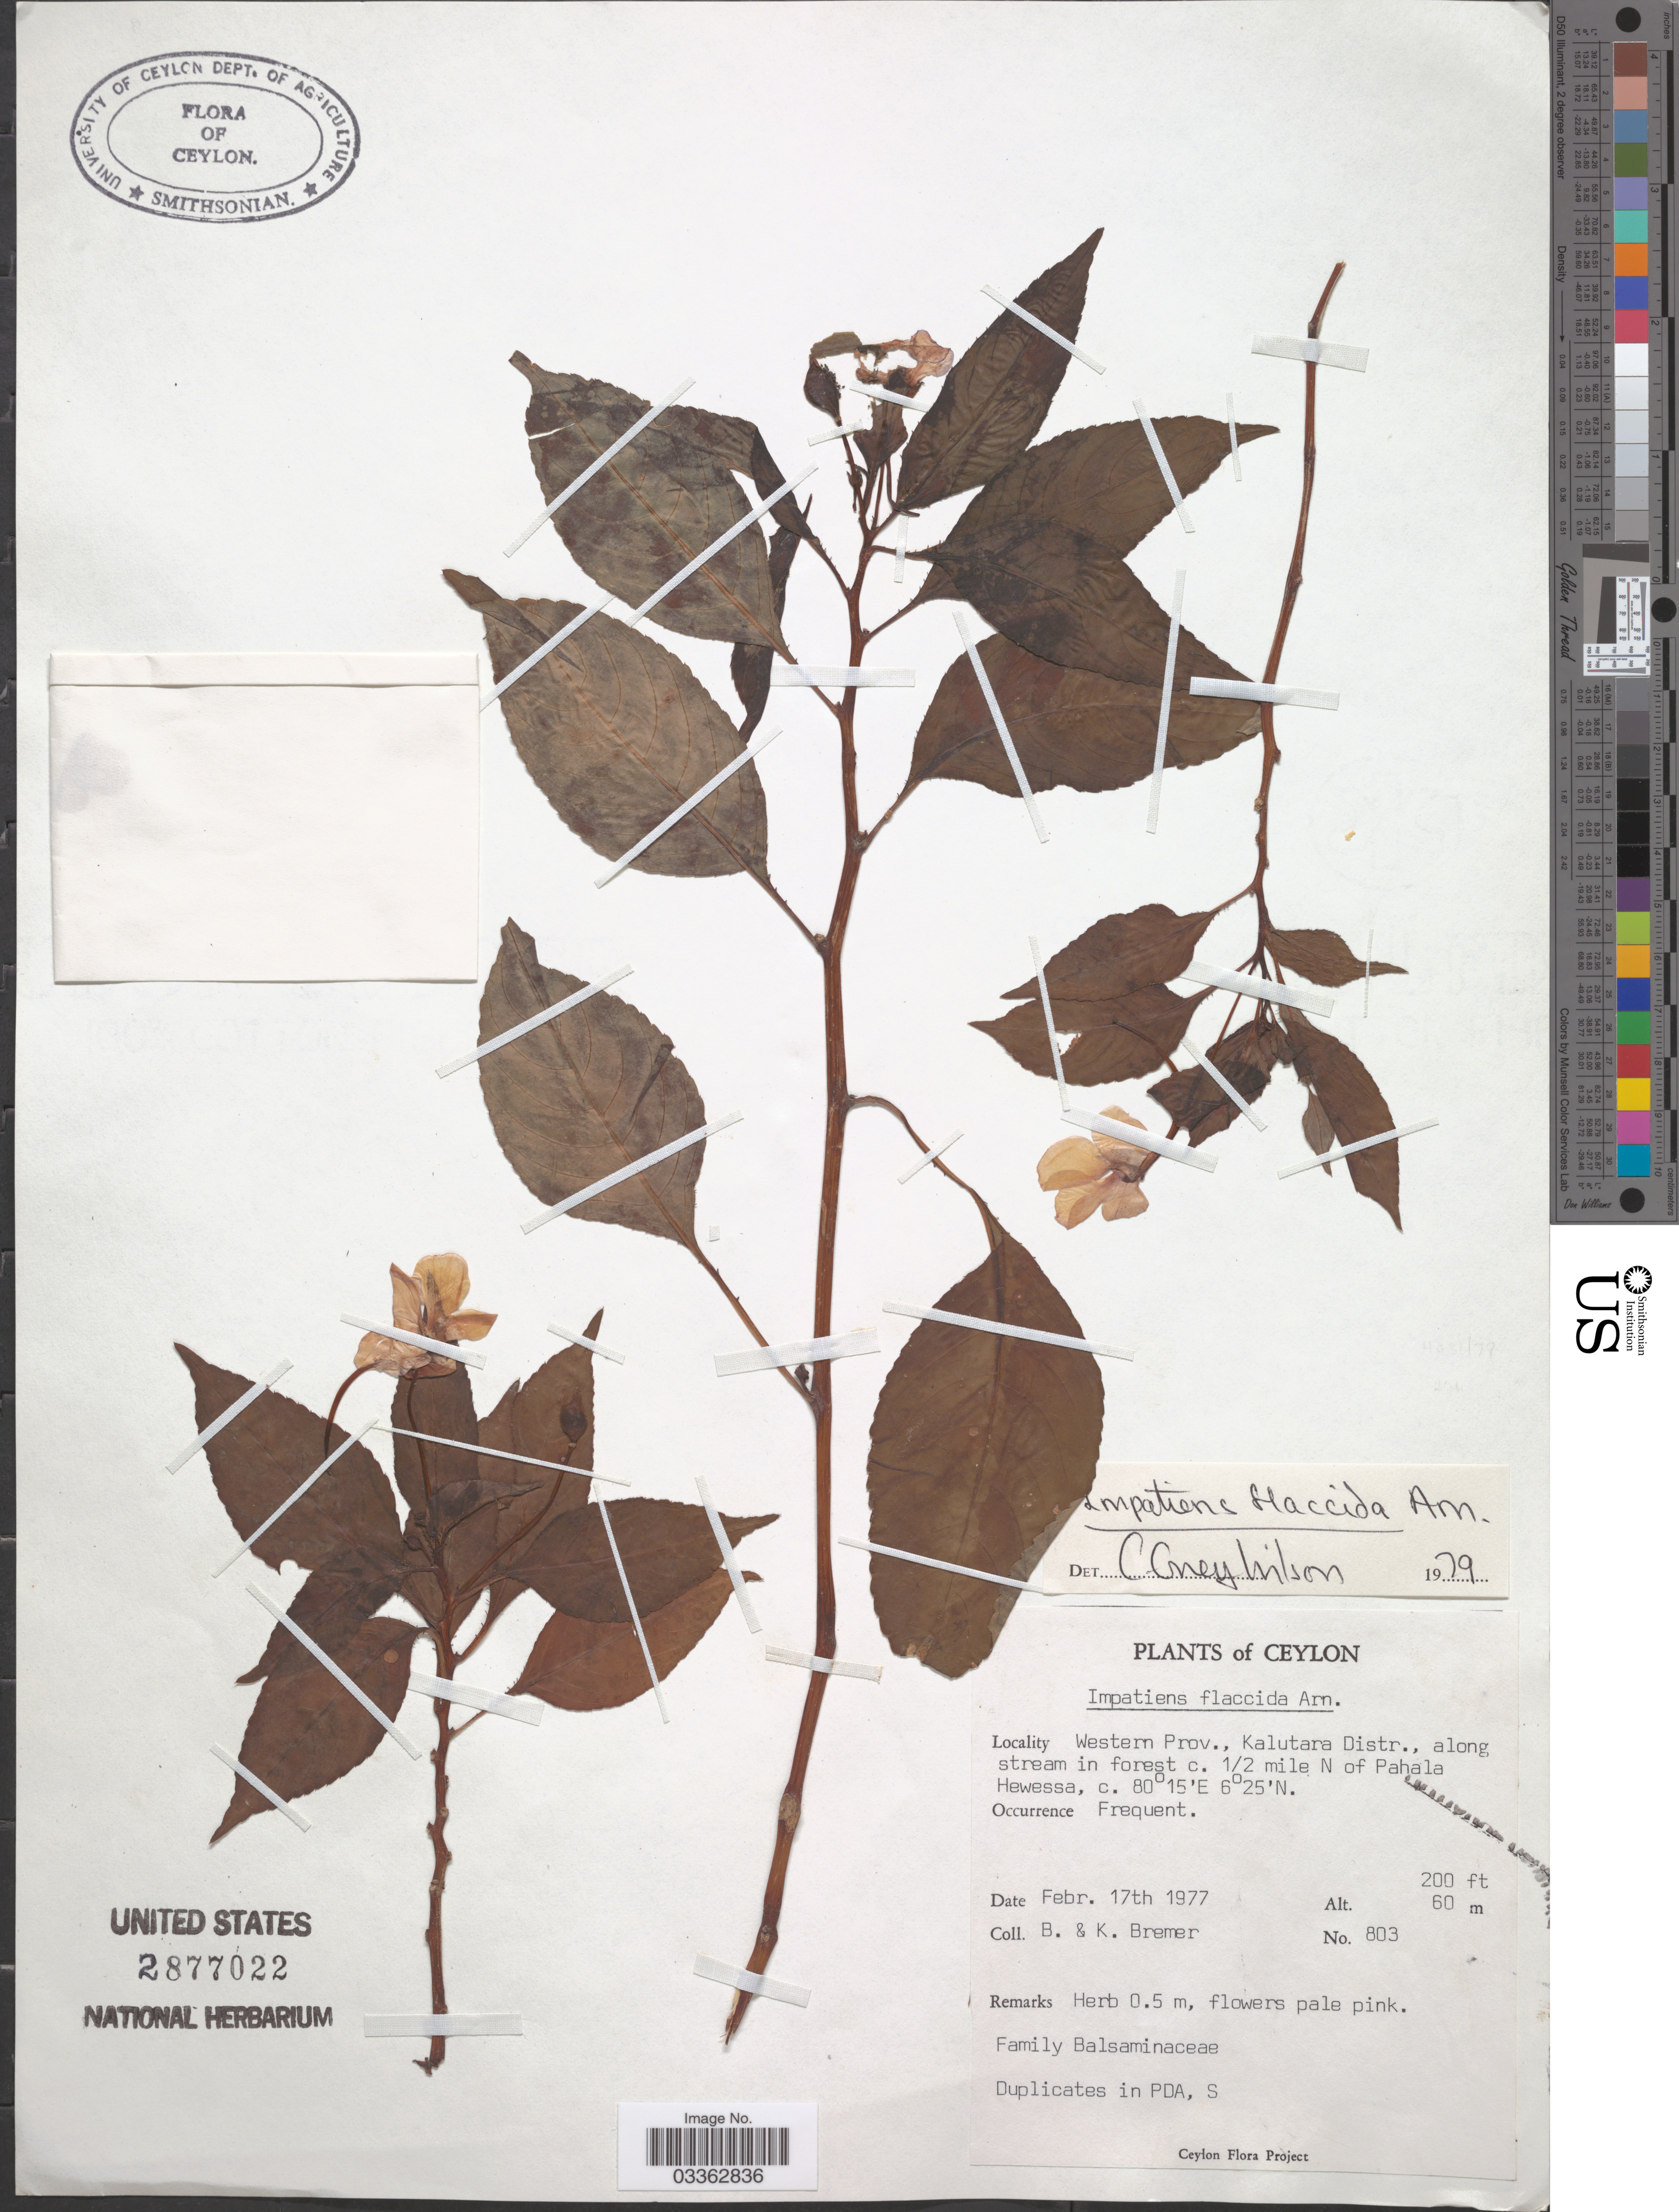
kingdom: Plantae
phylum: Tracheophyta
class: Magnoliopsida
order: Ericales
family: Balsaminaceae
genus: Impatiens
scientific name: Impatiens flaccida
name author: Arn.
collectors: B. Bremer & K. Bremer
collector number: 803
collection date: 1977-02-17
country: Sri Lanka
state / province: Western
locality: Ceylon. Kalutara Distr., along stream in forest c. ½ mile N of Pahala Hewessa.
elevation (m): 61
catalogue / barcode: US 2877022